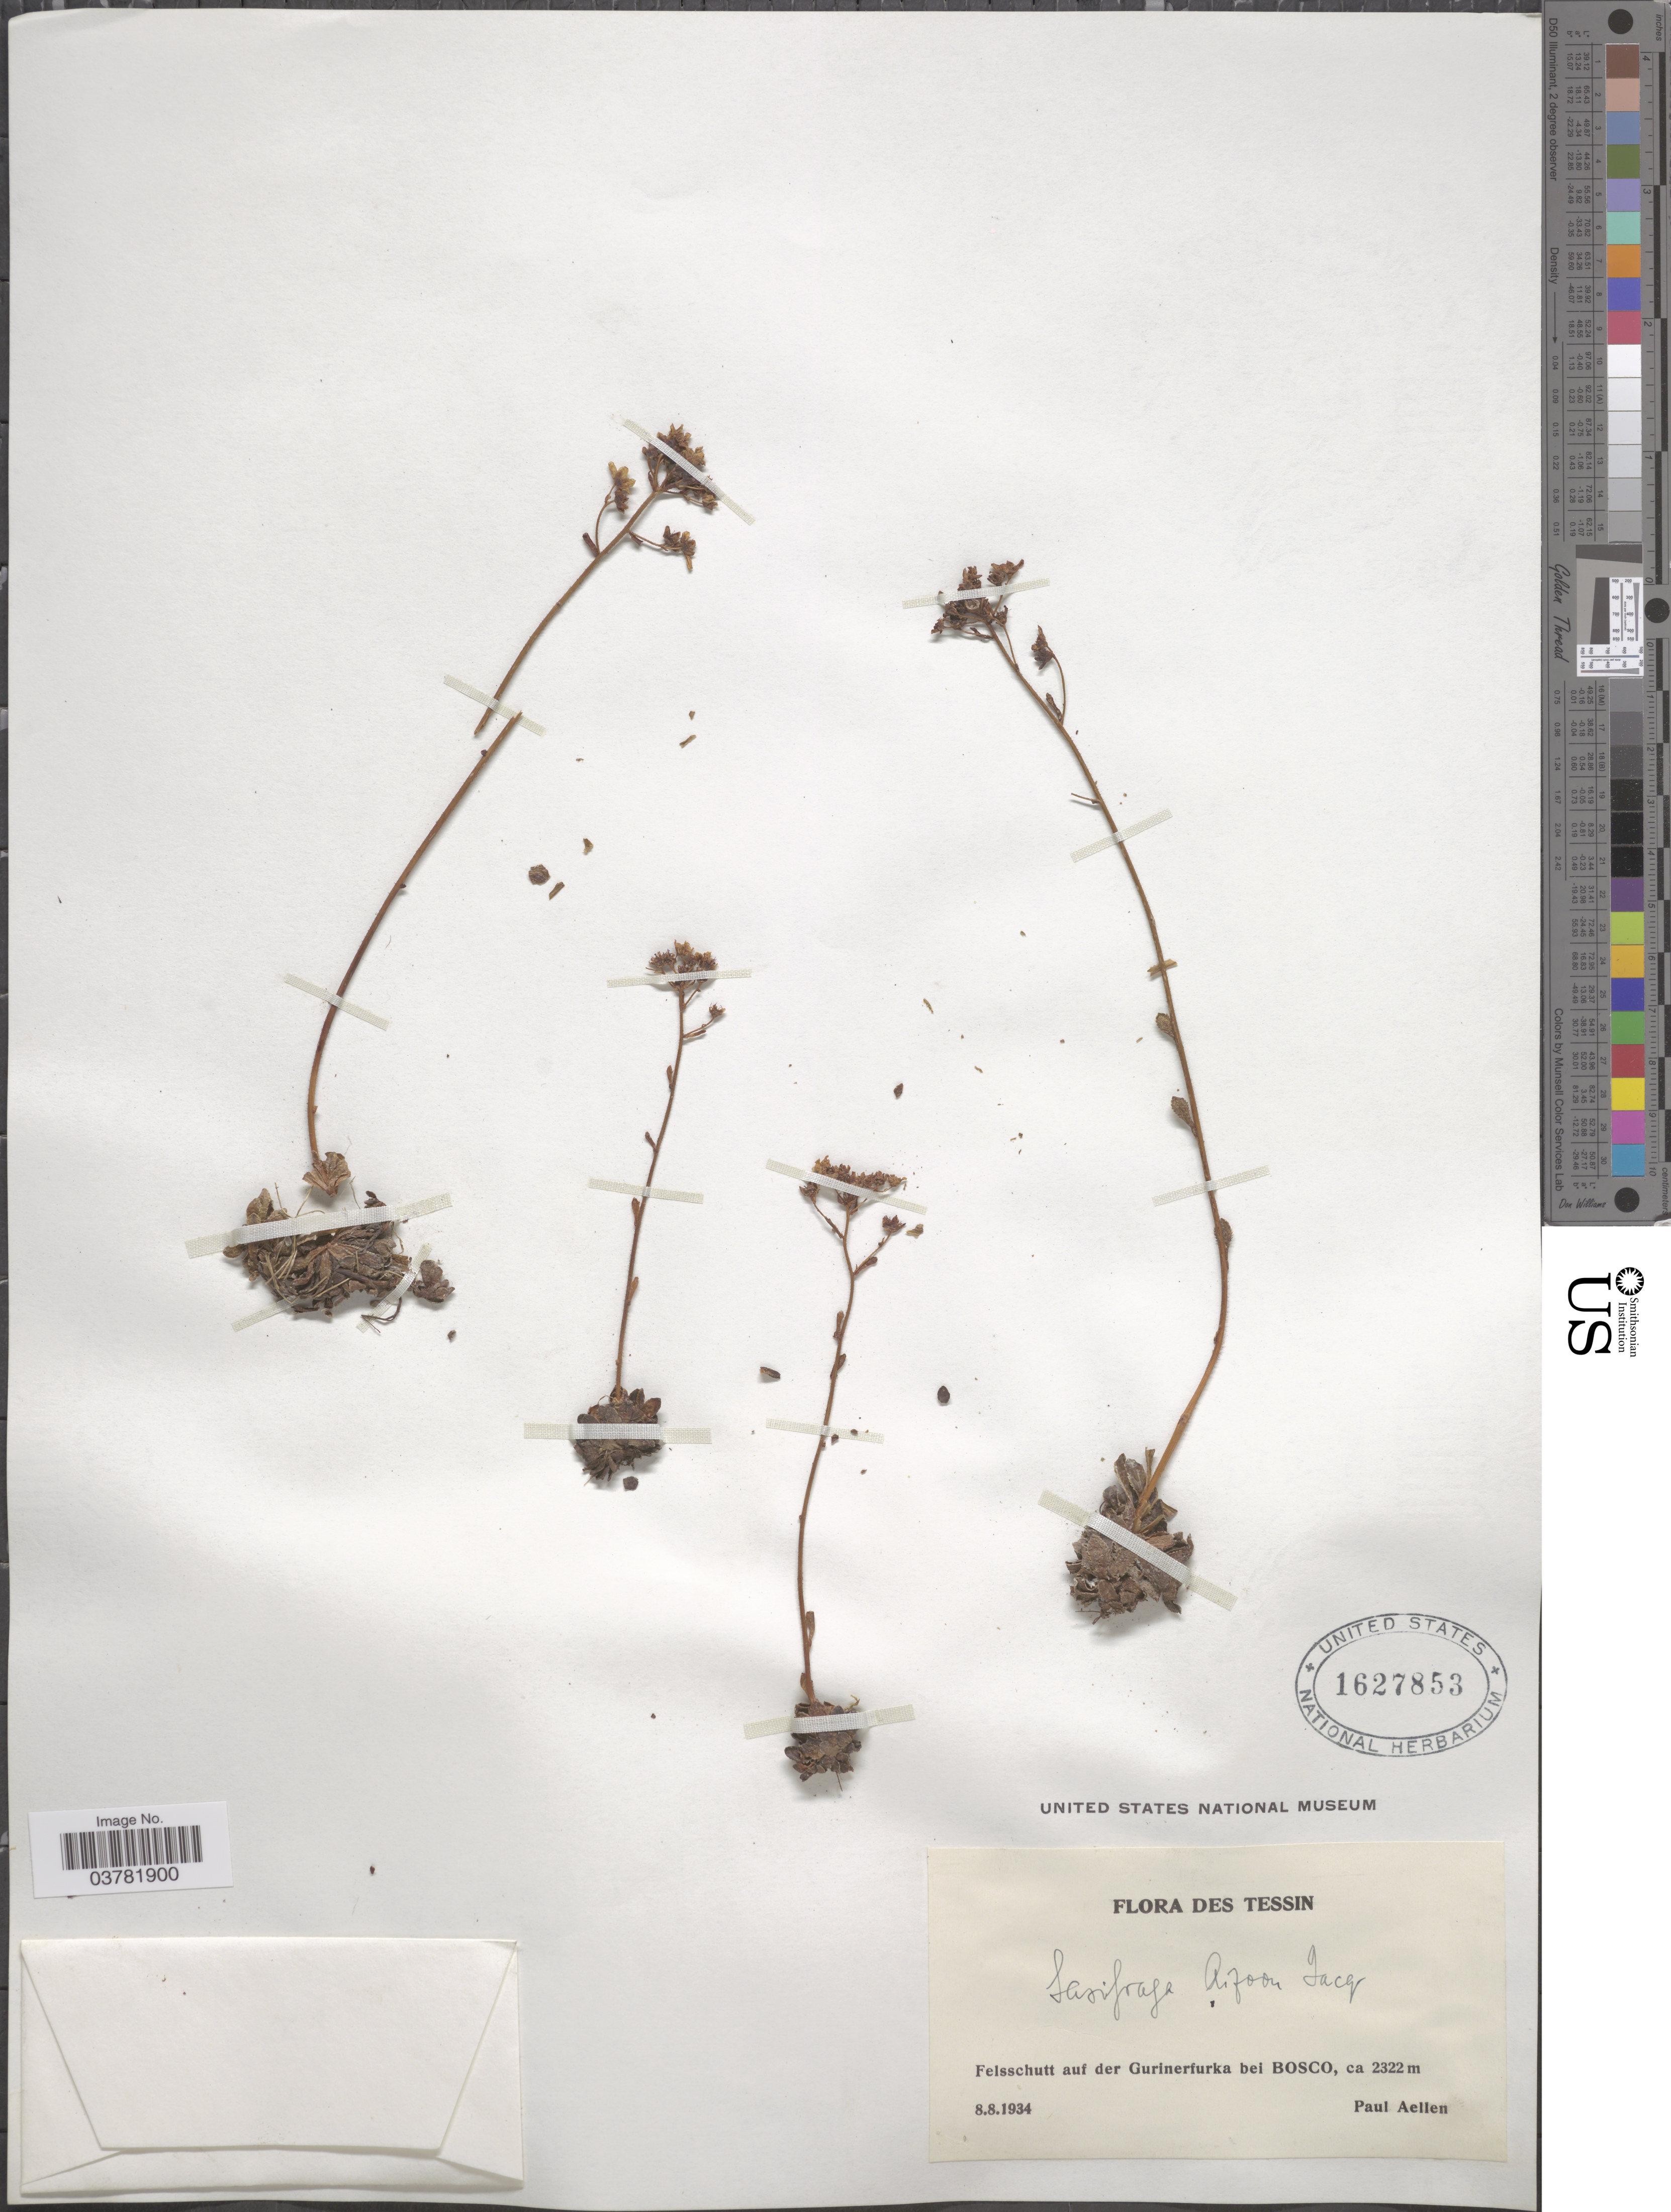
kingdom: Plantae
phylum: Tracheophyta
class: Magnoliopsida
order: Saxifragales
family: Saxifragaceae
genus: Saxifraga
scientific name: Saxifraga aizoon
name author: Jacq.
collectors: P. Aellen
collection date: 1934-08-08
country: Switzerland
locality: Tessin. Felsschutt auf der Gurinerfurka bei BOSCO.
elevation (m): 2322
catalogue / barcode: US 1627853